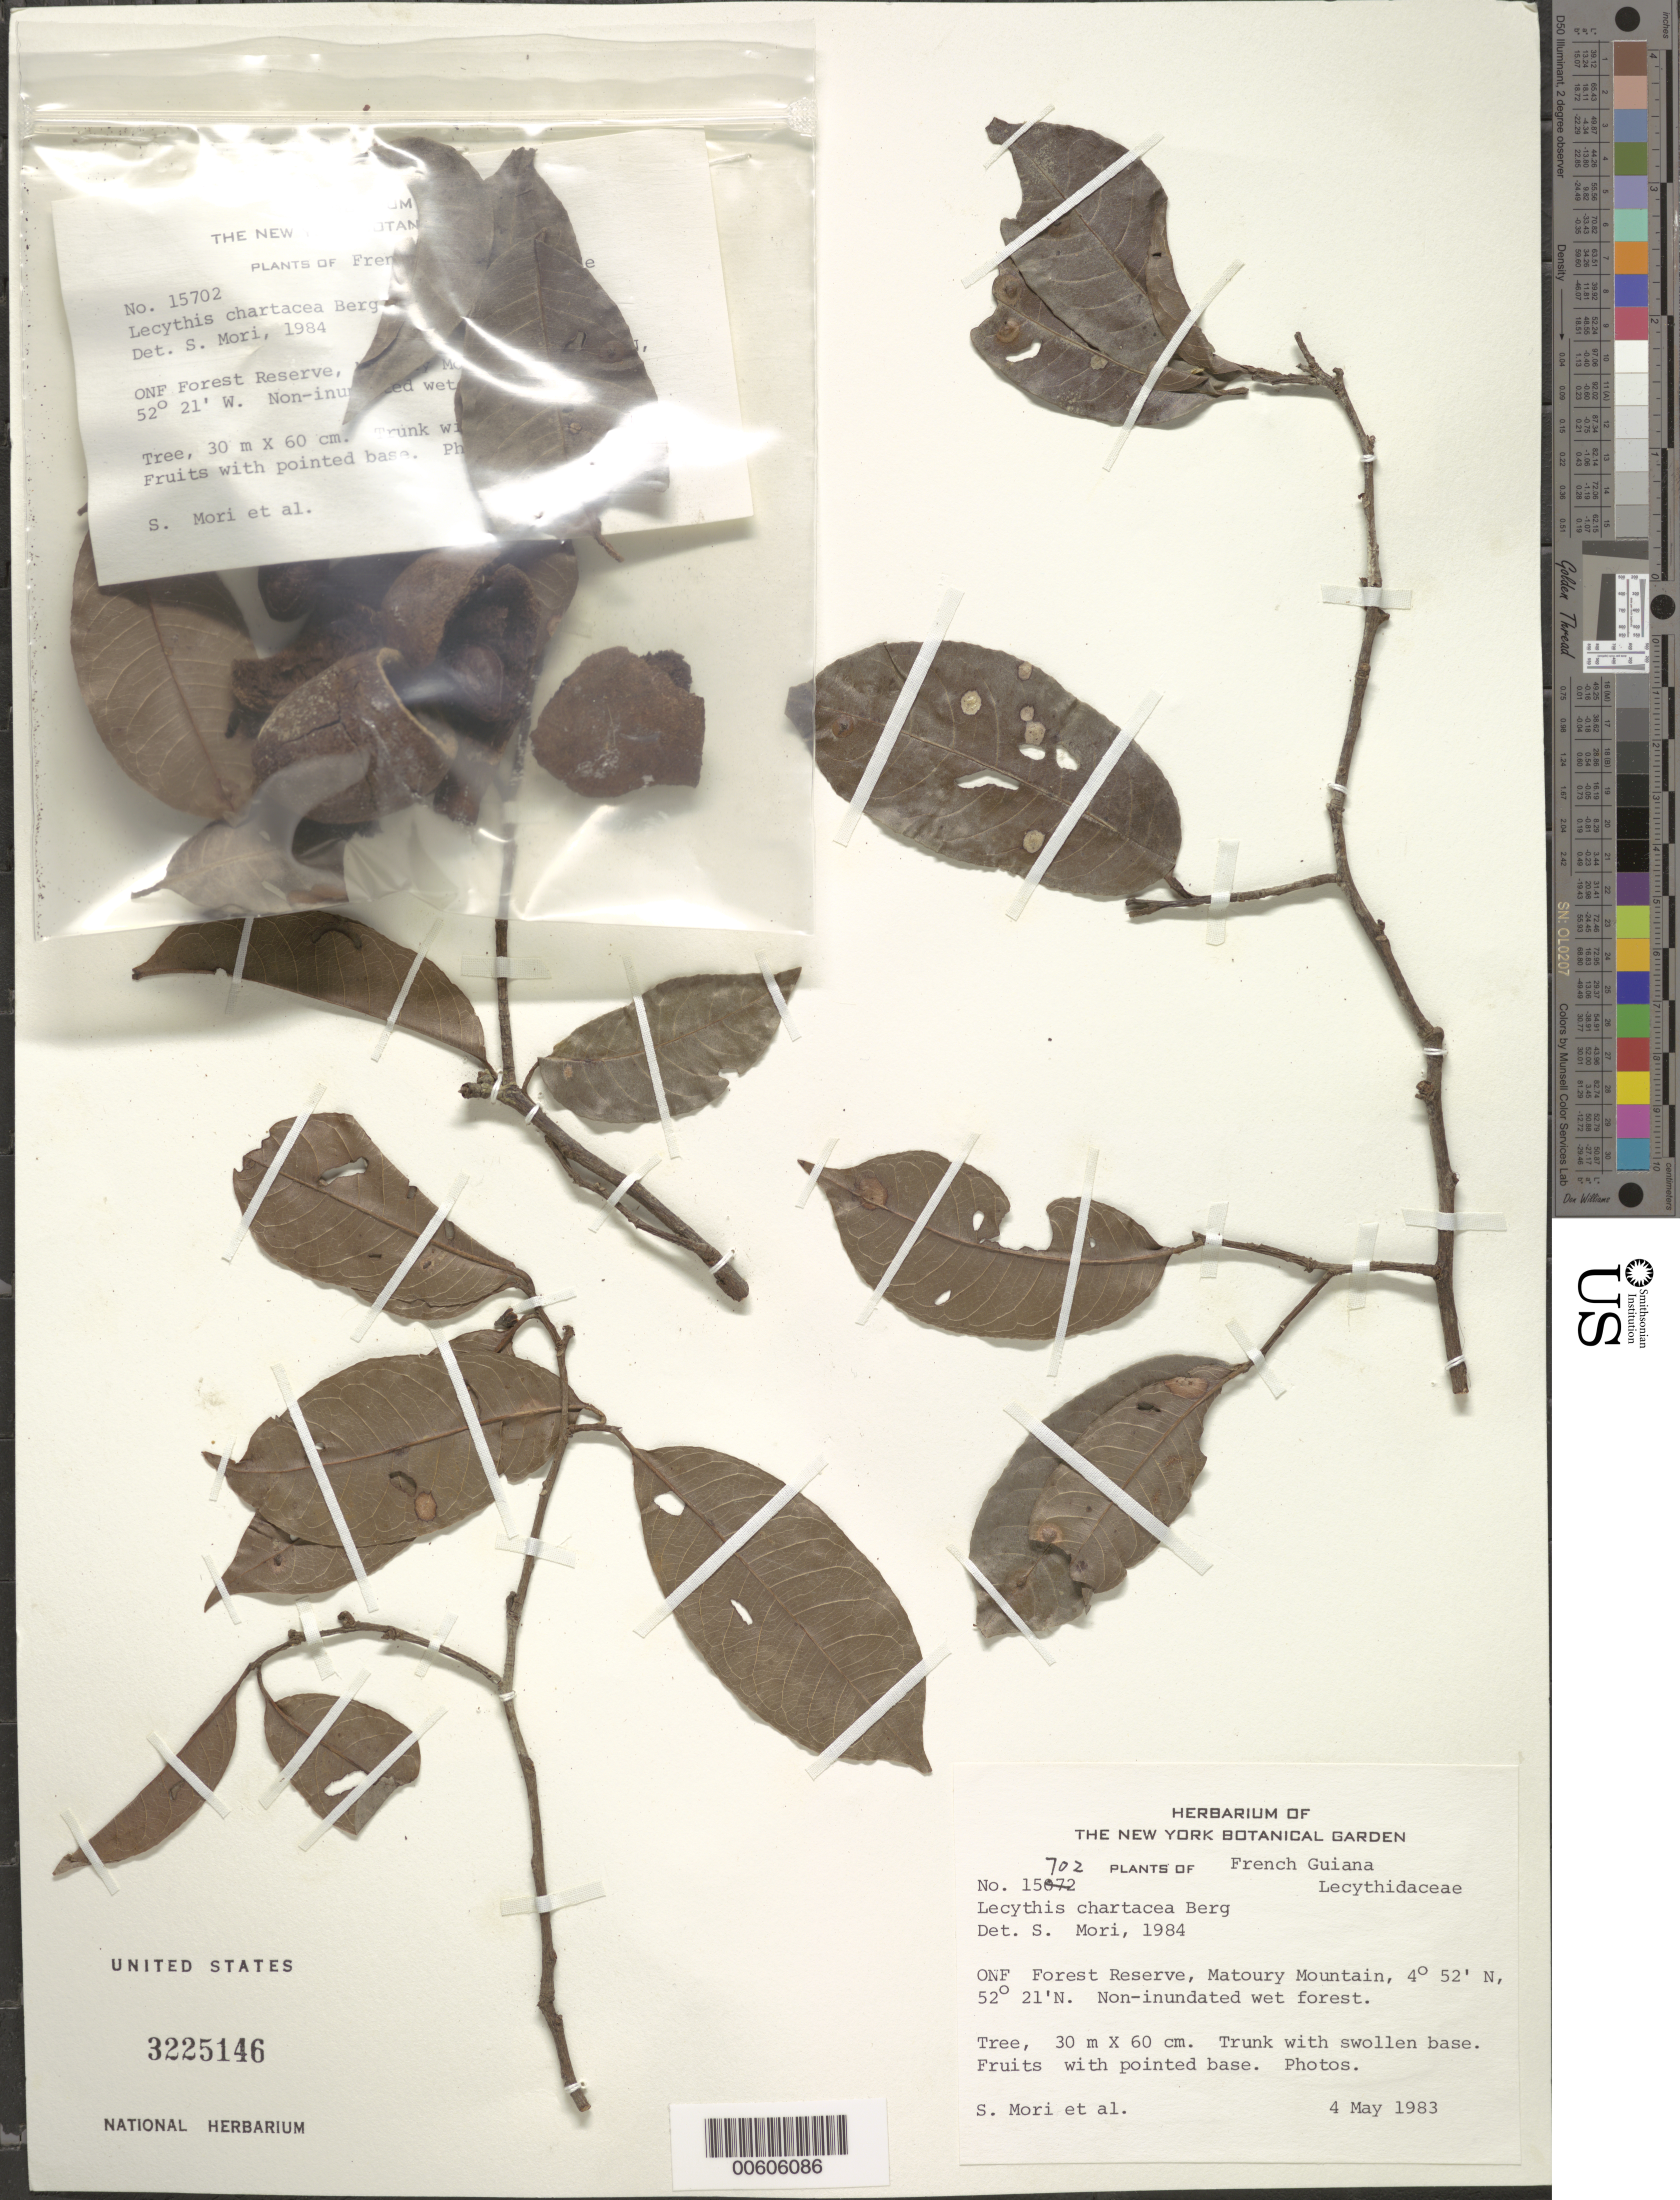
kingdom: Plantae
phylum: Tracheophyta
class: Magnoliopsida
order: Ericales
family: Lecythidaceae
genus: Lecythis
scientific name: Lecythis chartacea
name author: O. Berg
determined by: Mori, Scott A.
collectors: S. Mori et al.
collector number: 15072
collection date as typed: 4-May-83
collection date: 1983-05-04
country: French Guiana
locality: Matoury Mt., ONF Forest Reserve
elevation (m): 200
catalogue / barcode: US 3225146